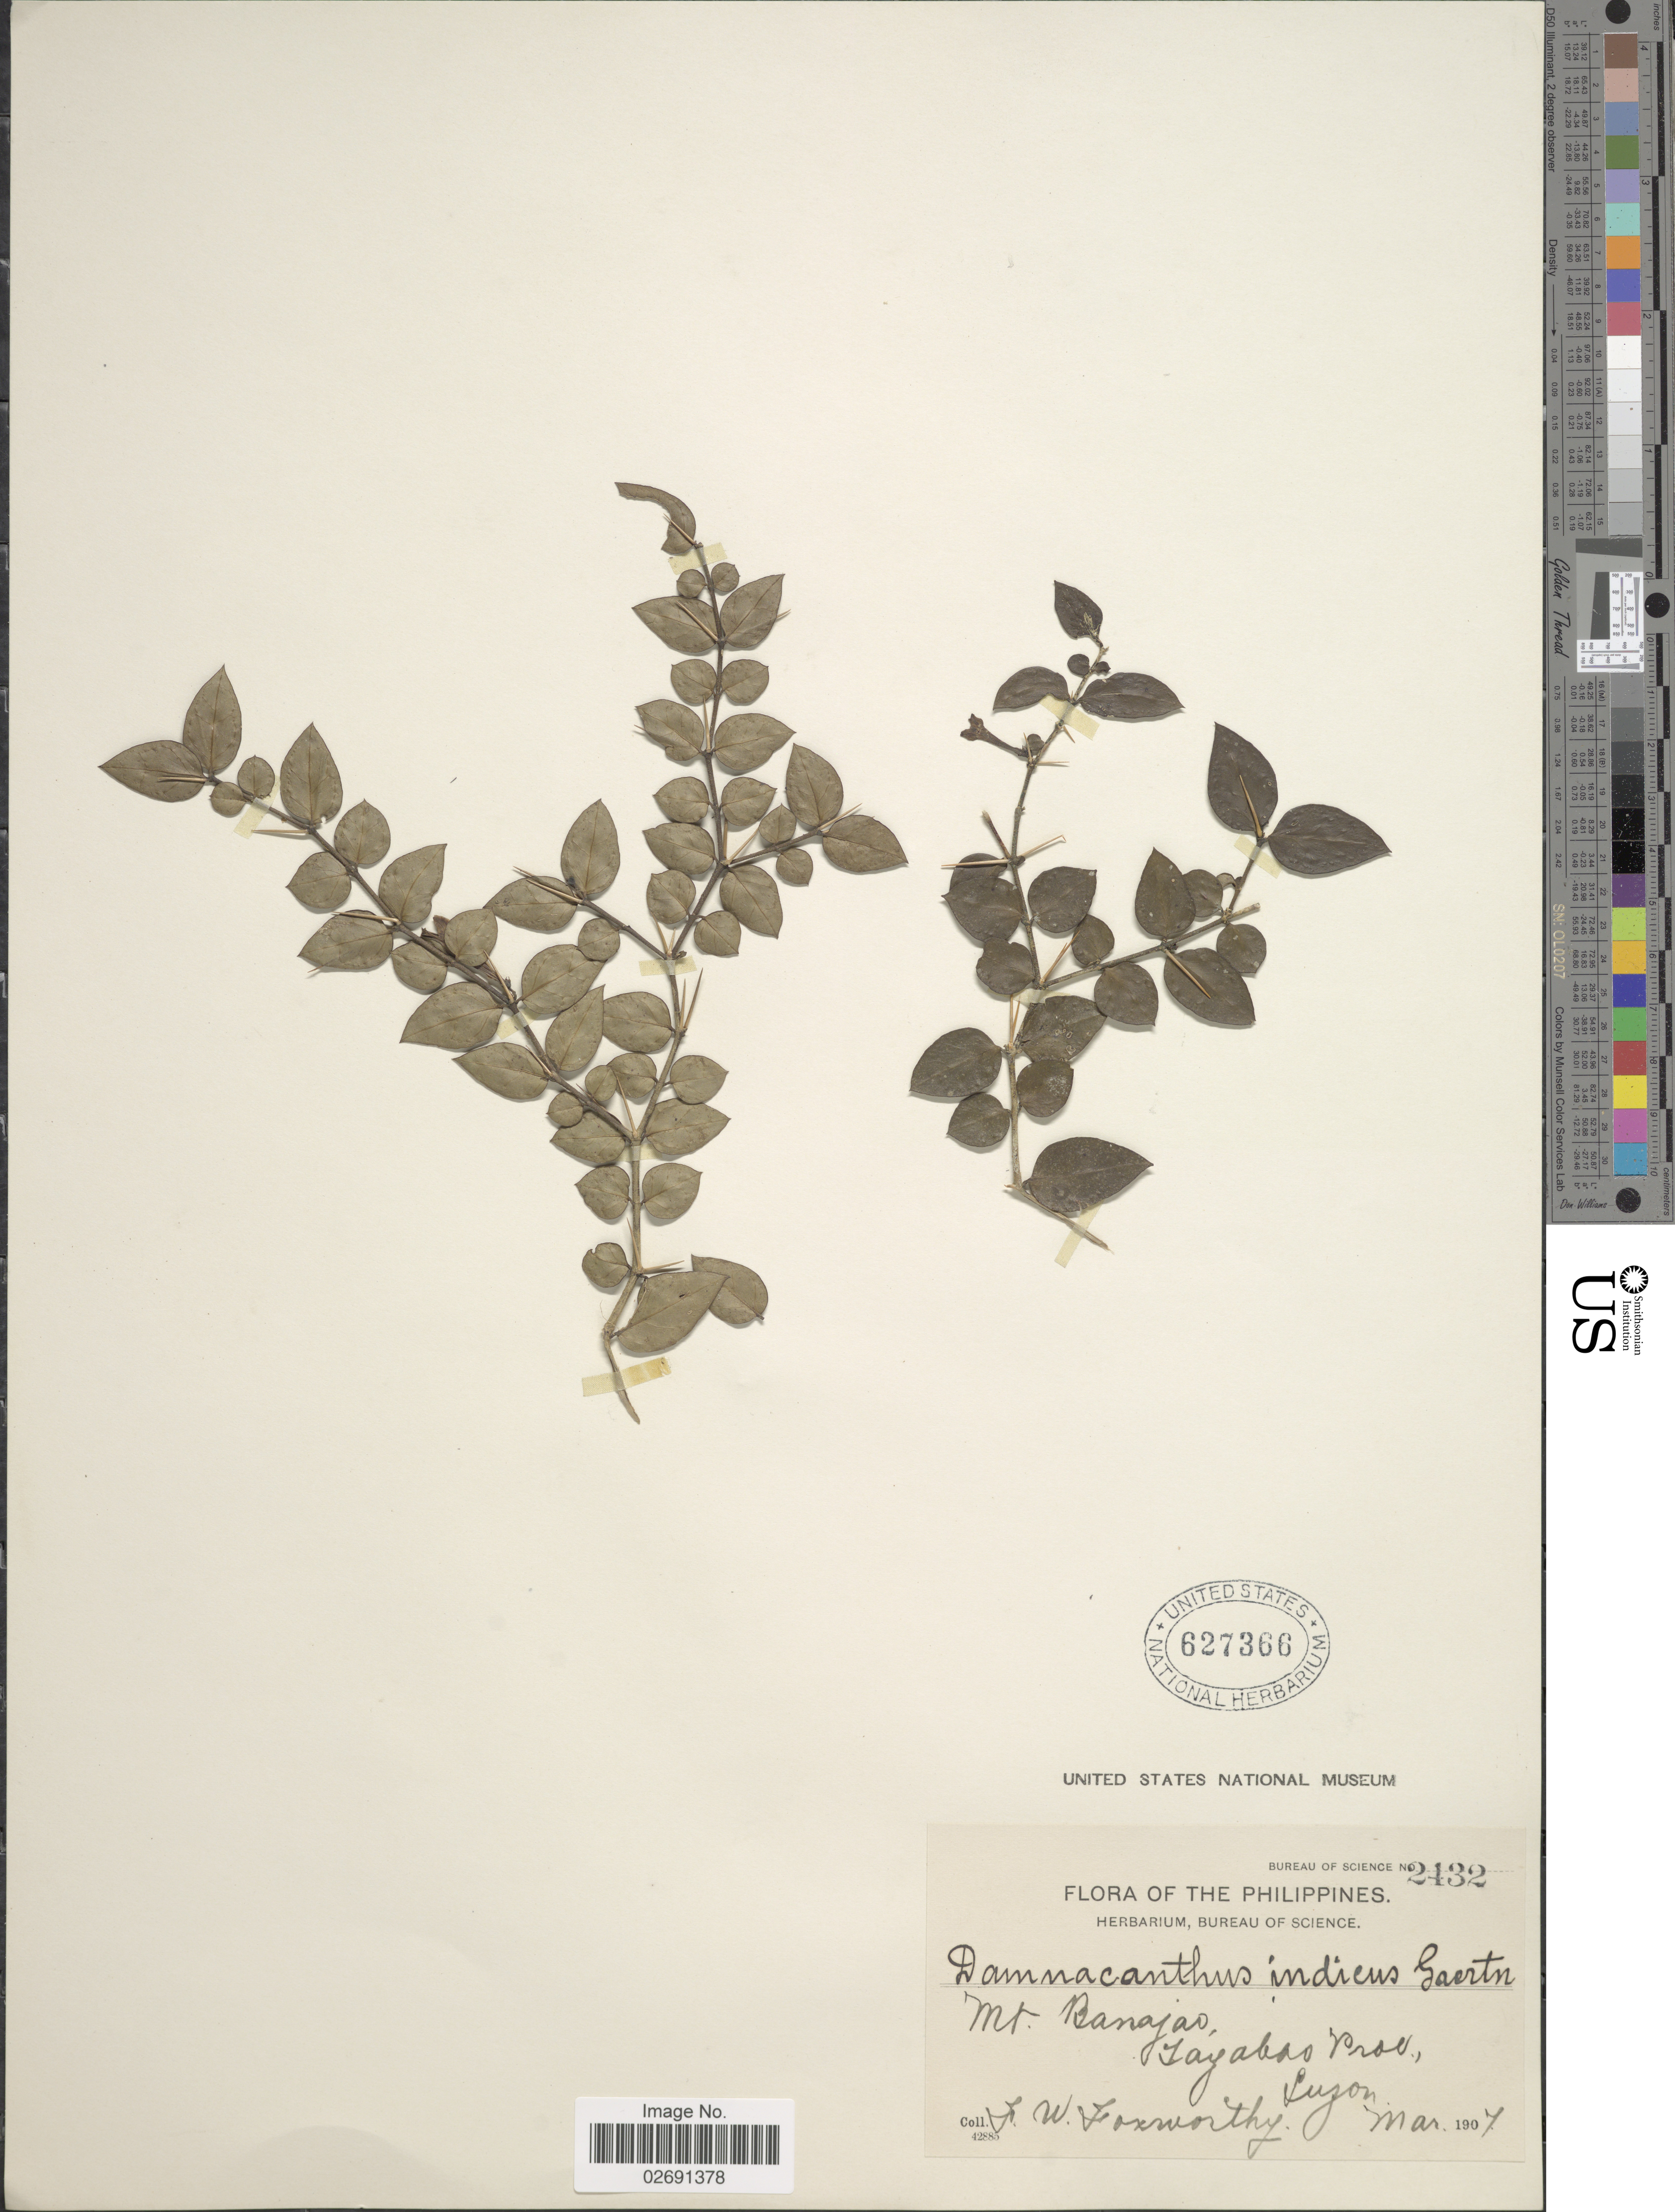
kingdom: Plantae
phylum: Tracheophyta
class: Magnoliopsida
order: Gentianales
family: Rubiaceae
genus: Damnacanthus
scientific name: Damnacanthus indicus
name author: L. f.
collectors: F. W. Foxworthy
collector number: Bureau of Science 2432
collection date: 1907-03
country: Philippines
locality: Mt. Banajao, Tayabao Prov., Luzon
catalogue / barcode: US 627366